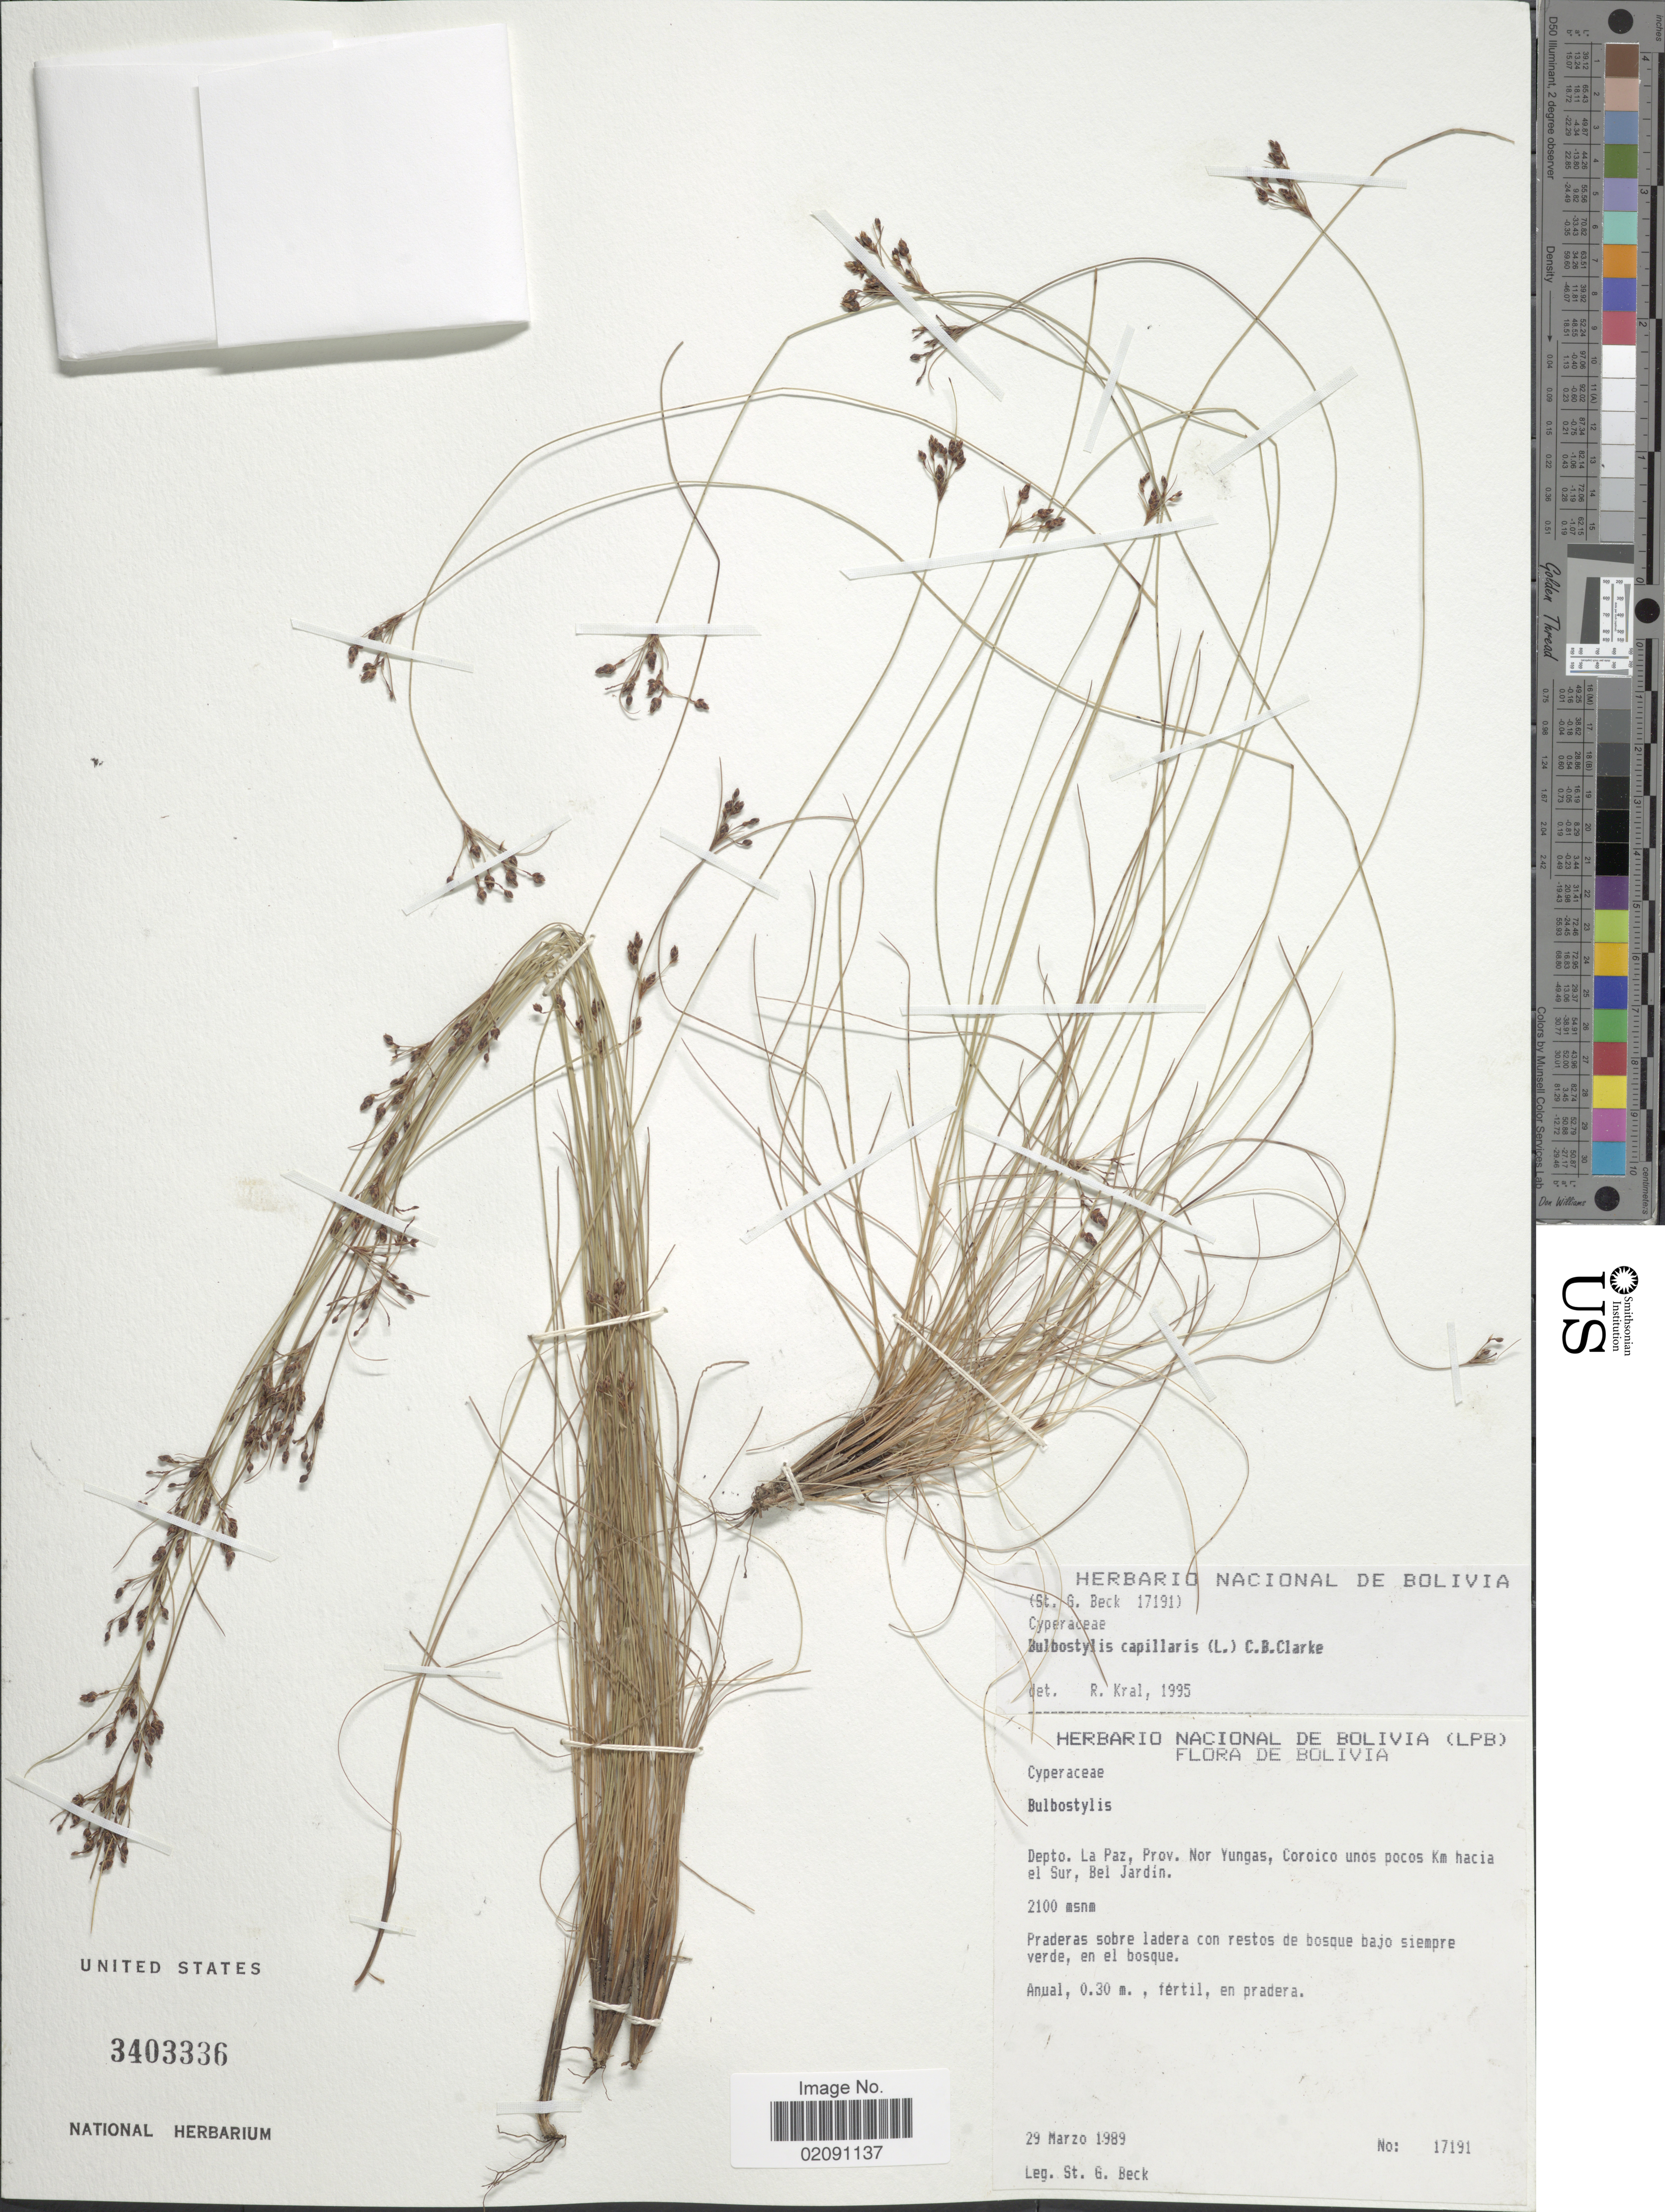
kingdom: Plantae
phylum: Tracheophyta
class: Liliopsida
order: Poales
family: Cyperaceae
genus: Bulbostylis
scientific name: Bulbostylis juncoides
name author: (Vahl) Kük. ex Herter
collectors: S. G. Beck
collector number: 17191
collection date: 1989-03-29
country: Bolivia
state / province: La Paz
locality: Prov. Nor Yungas, Coroico unos pocos Km hacia el Sur, Bel Jardin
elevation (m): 2100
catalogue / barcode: US 3403336